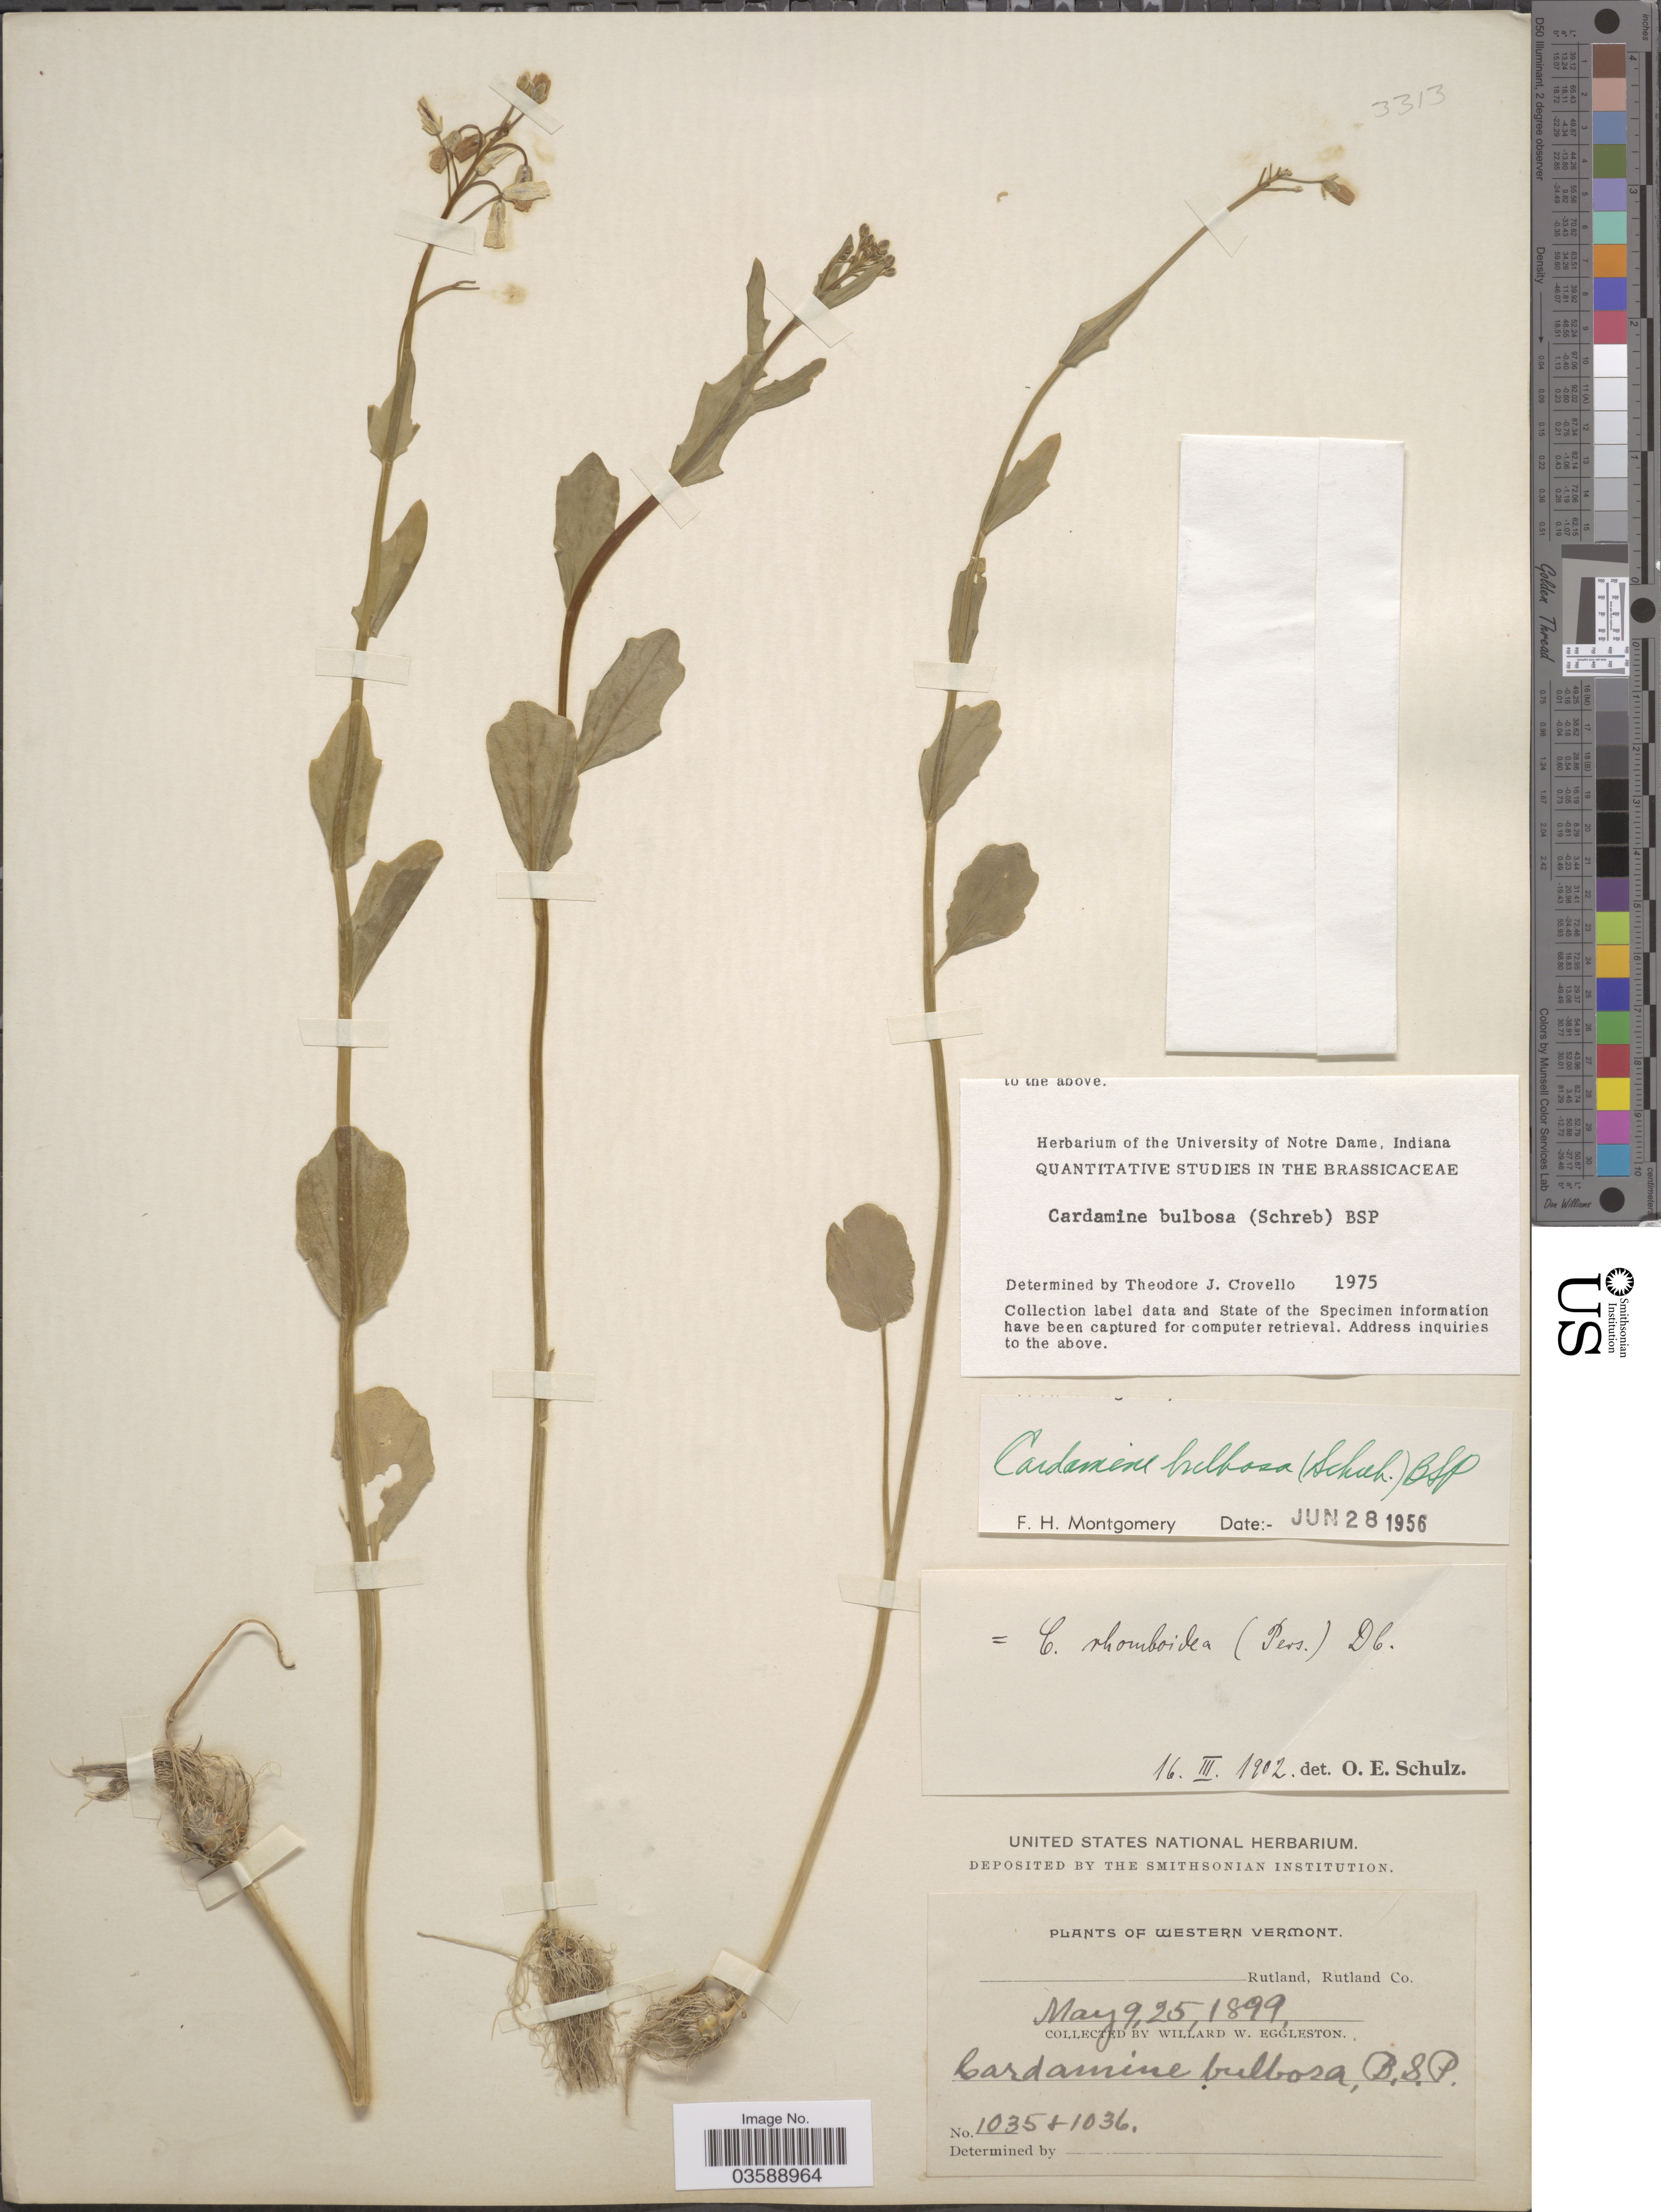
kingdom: Plantae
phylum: Tracheophyta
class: Magnoliopsida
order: Brassicales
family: Brassicaceae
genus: Cardamine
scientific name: Cardamine bulbosa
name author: (Schreb. ex Muhl.) Britton et al.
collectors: W. W. Eggleston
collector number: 1035/1036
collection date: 1899-05-09/1899-05-25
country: United States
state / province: Vermont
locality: Western Vermont. Rutland, Rutland Co.